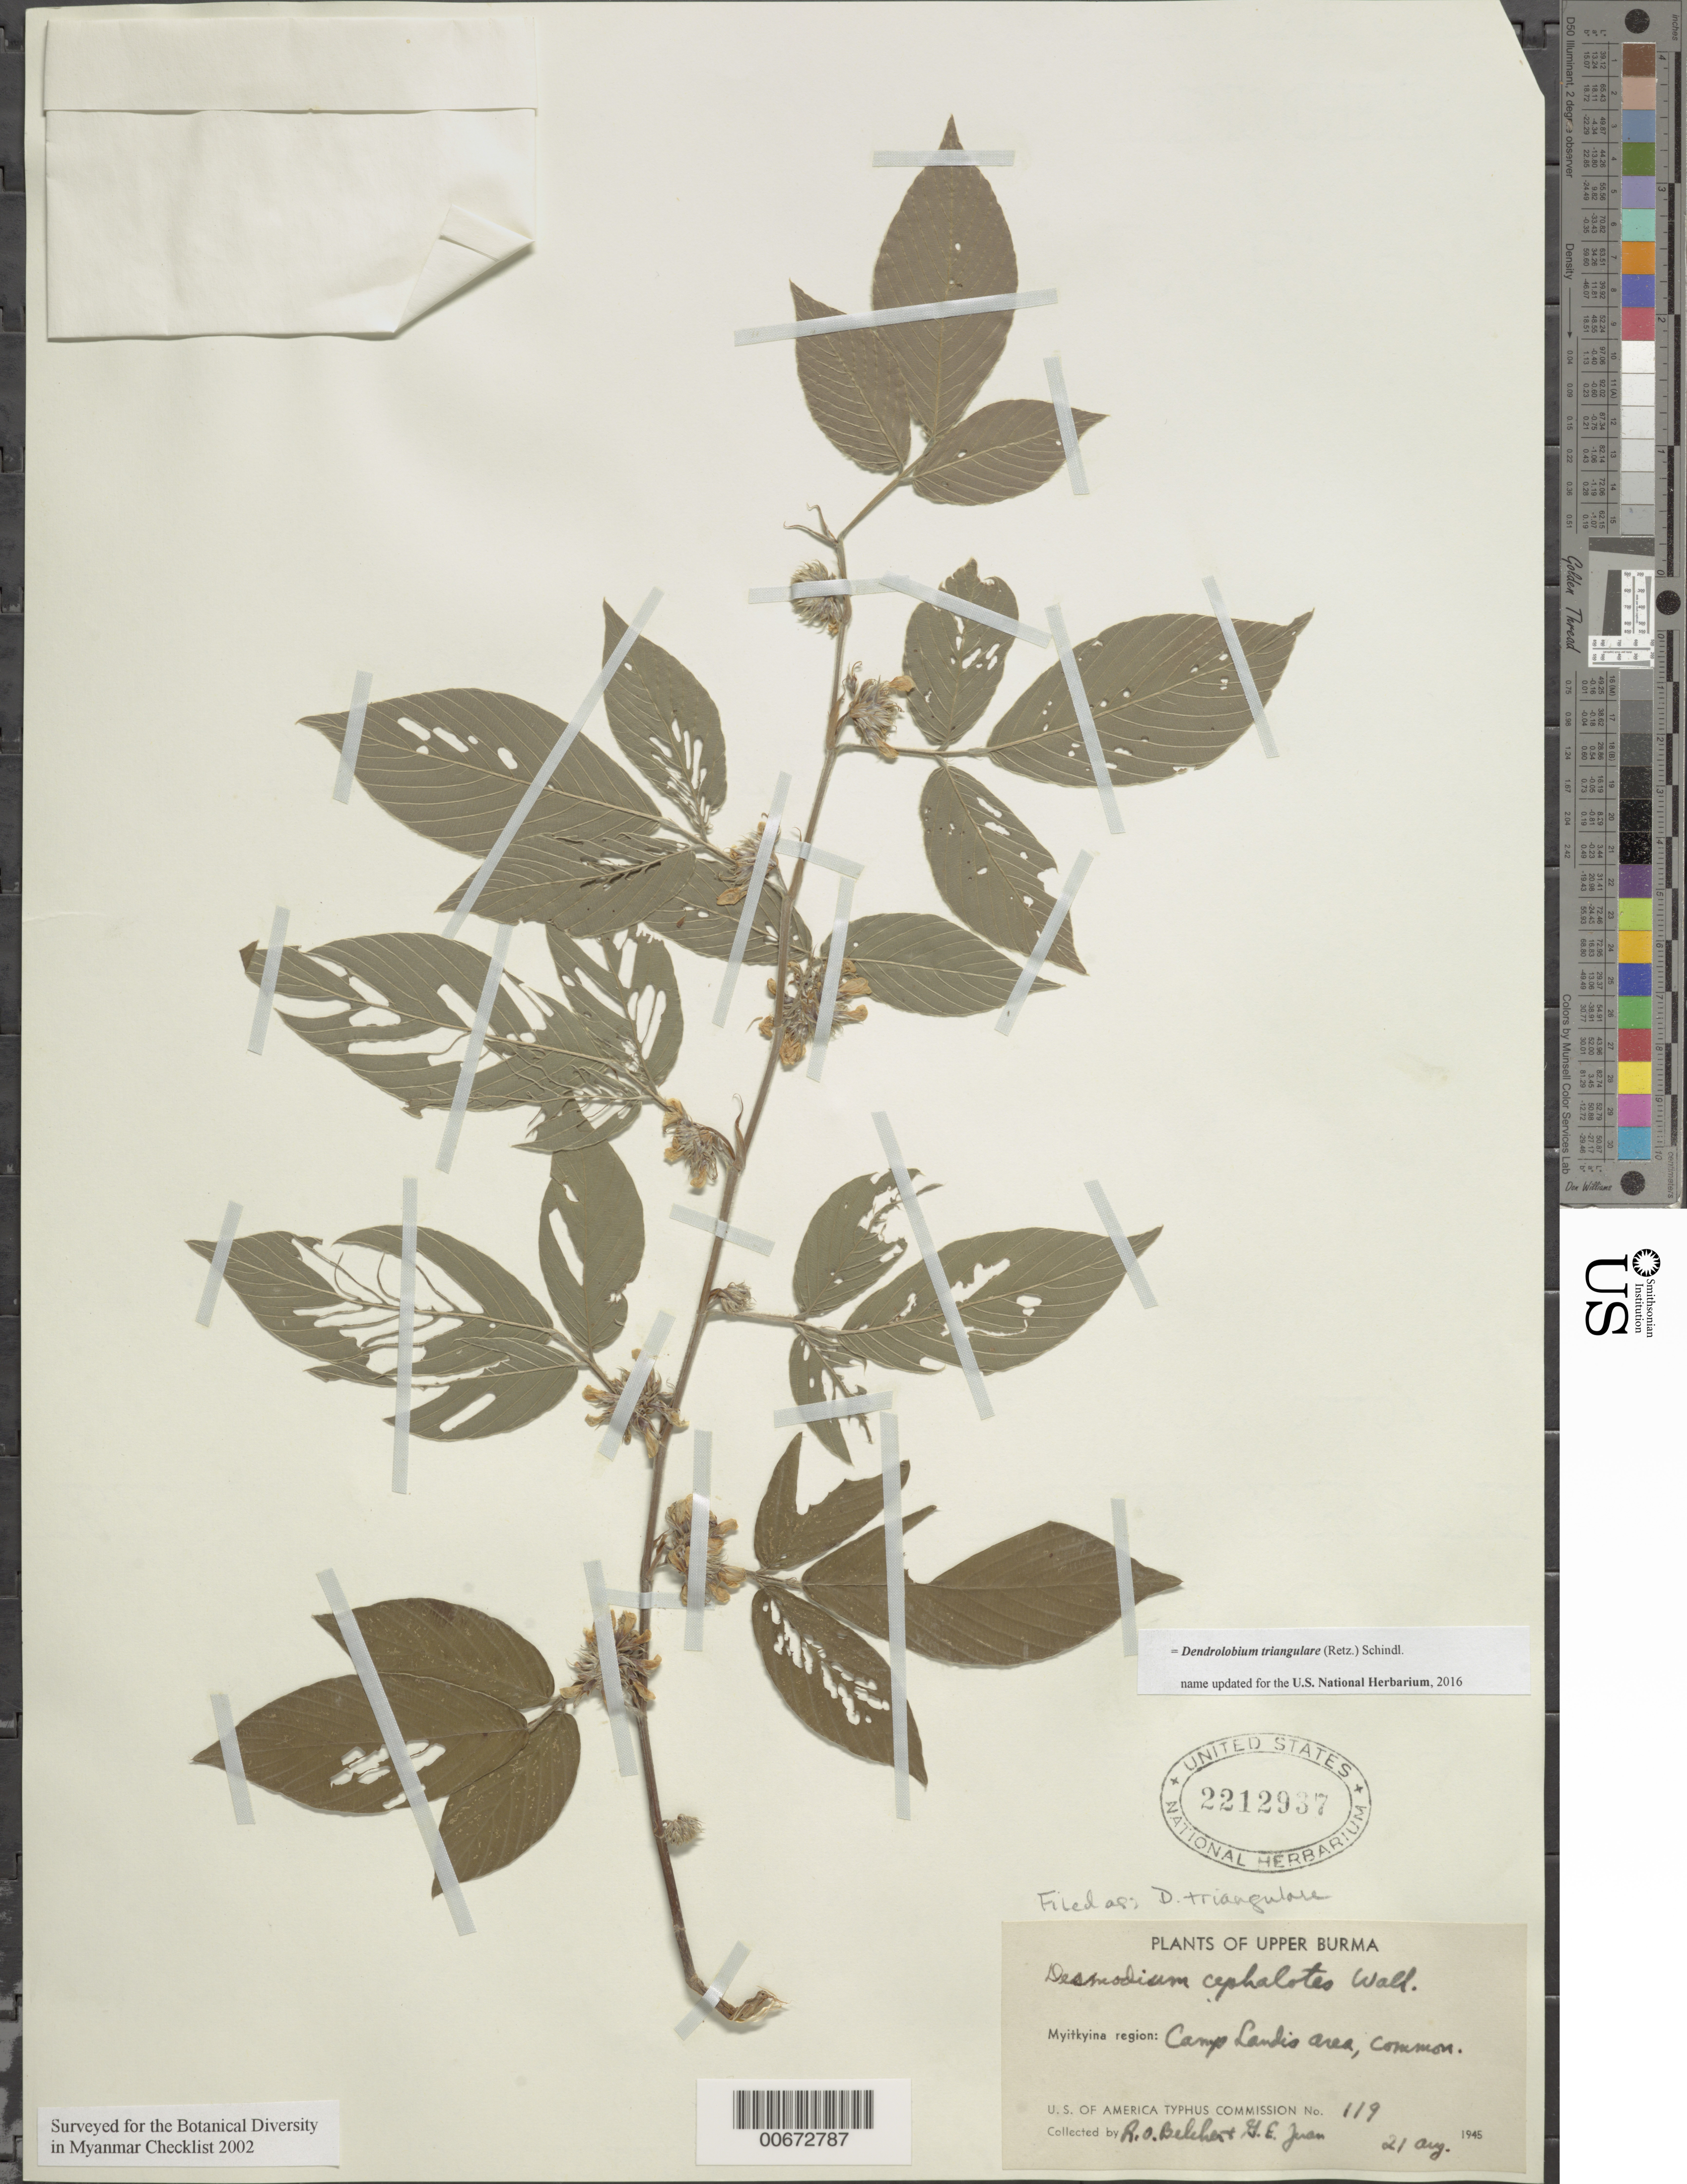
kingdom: Plantae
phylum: Tracheophyta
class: Magnoliopsida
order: Fabales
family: Fabaceae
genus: Dendrolobium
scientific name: Dendrolobium triangulare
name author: (Retz.) Schindl.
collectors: R. Belcher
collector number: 119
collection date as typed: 21 Aug 1945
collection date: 1945-08-21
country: Myanmar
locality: Myitkyina region, Camp Landis area.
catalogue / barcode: US 2212937